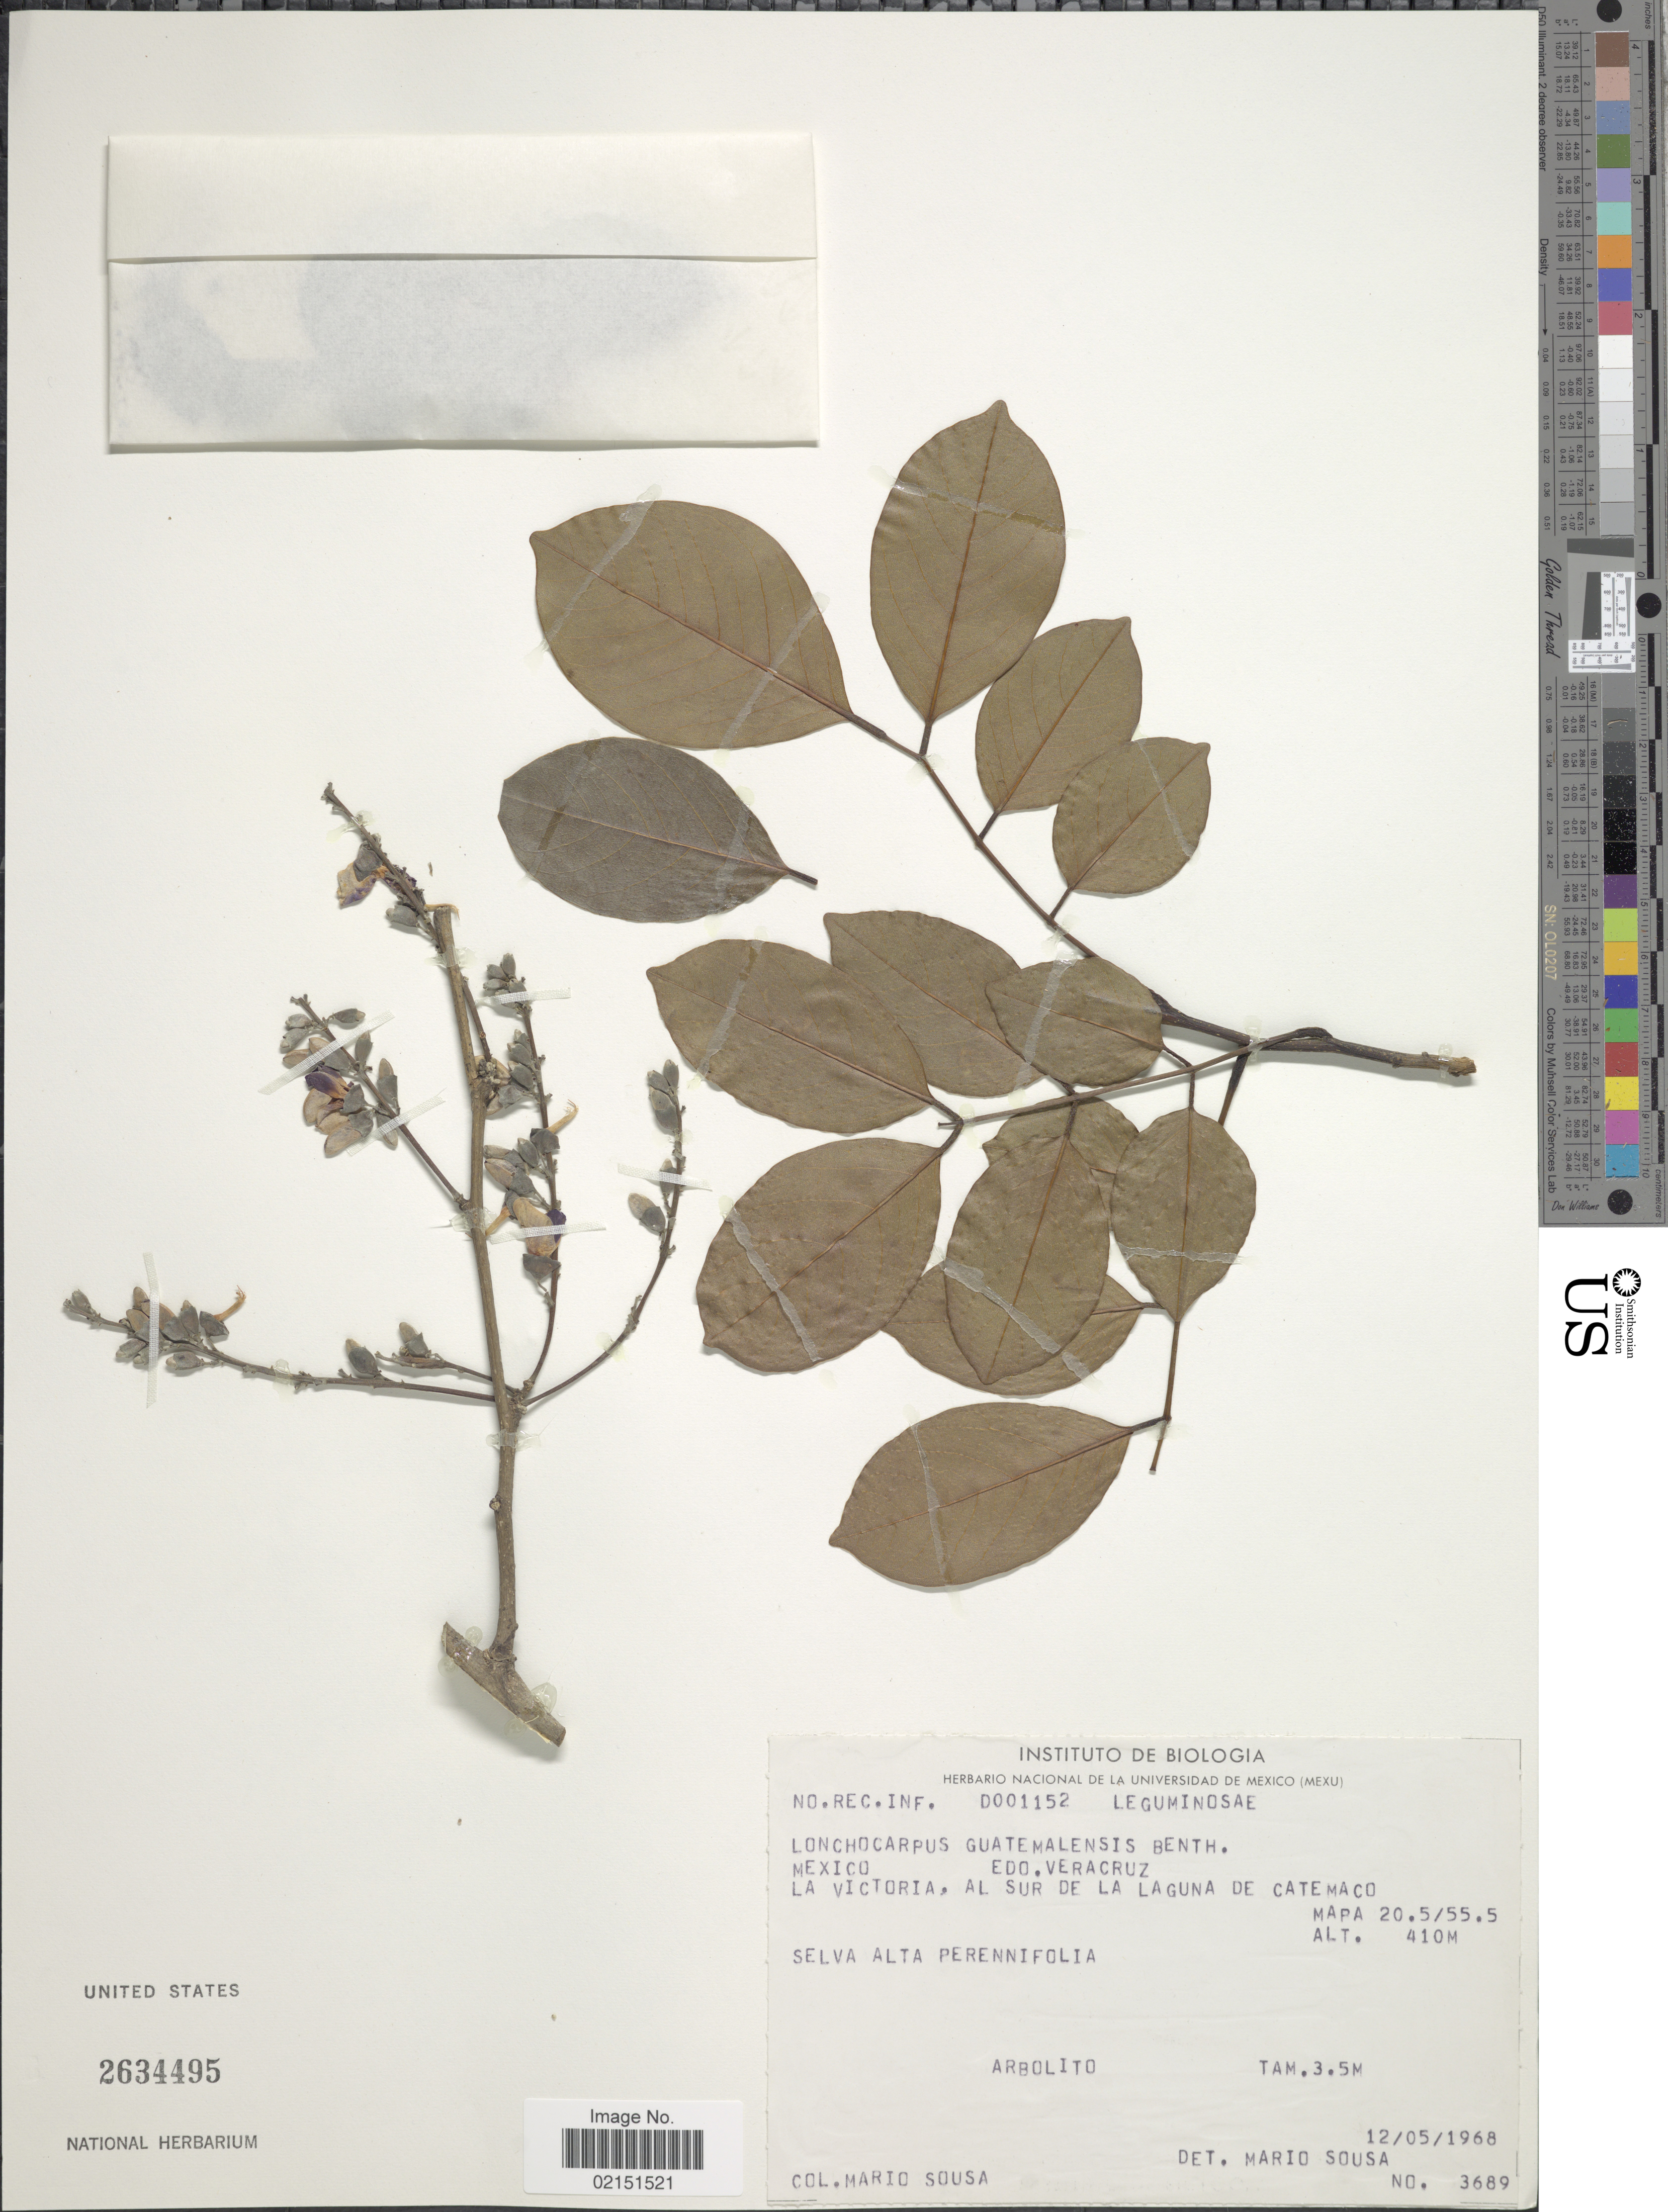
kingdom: Plantae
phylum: Tracheophyta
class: Magnoliopsida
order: Fabales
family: Fabaceae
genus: Lonchocarpus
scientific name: Lonchocarpus guatemalensis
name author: Benth.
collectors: M. Sousa S.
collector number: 3689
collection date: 1968-05-12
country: Mexico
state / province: Veracruz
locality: Mexico. Edo. Veracruz. la Victoria, al sur de la Laguna de Catemaco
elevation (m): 410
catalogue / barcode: US 2634495